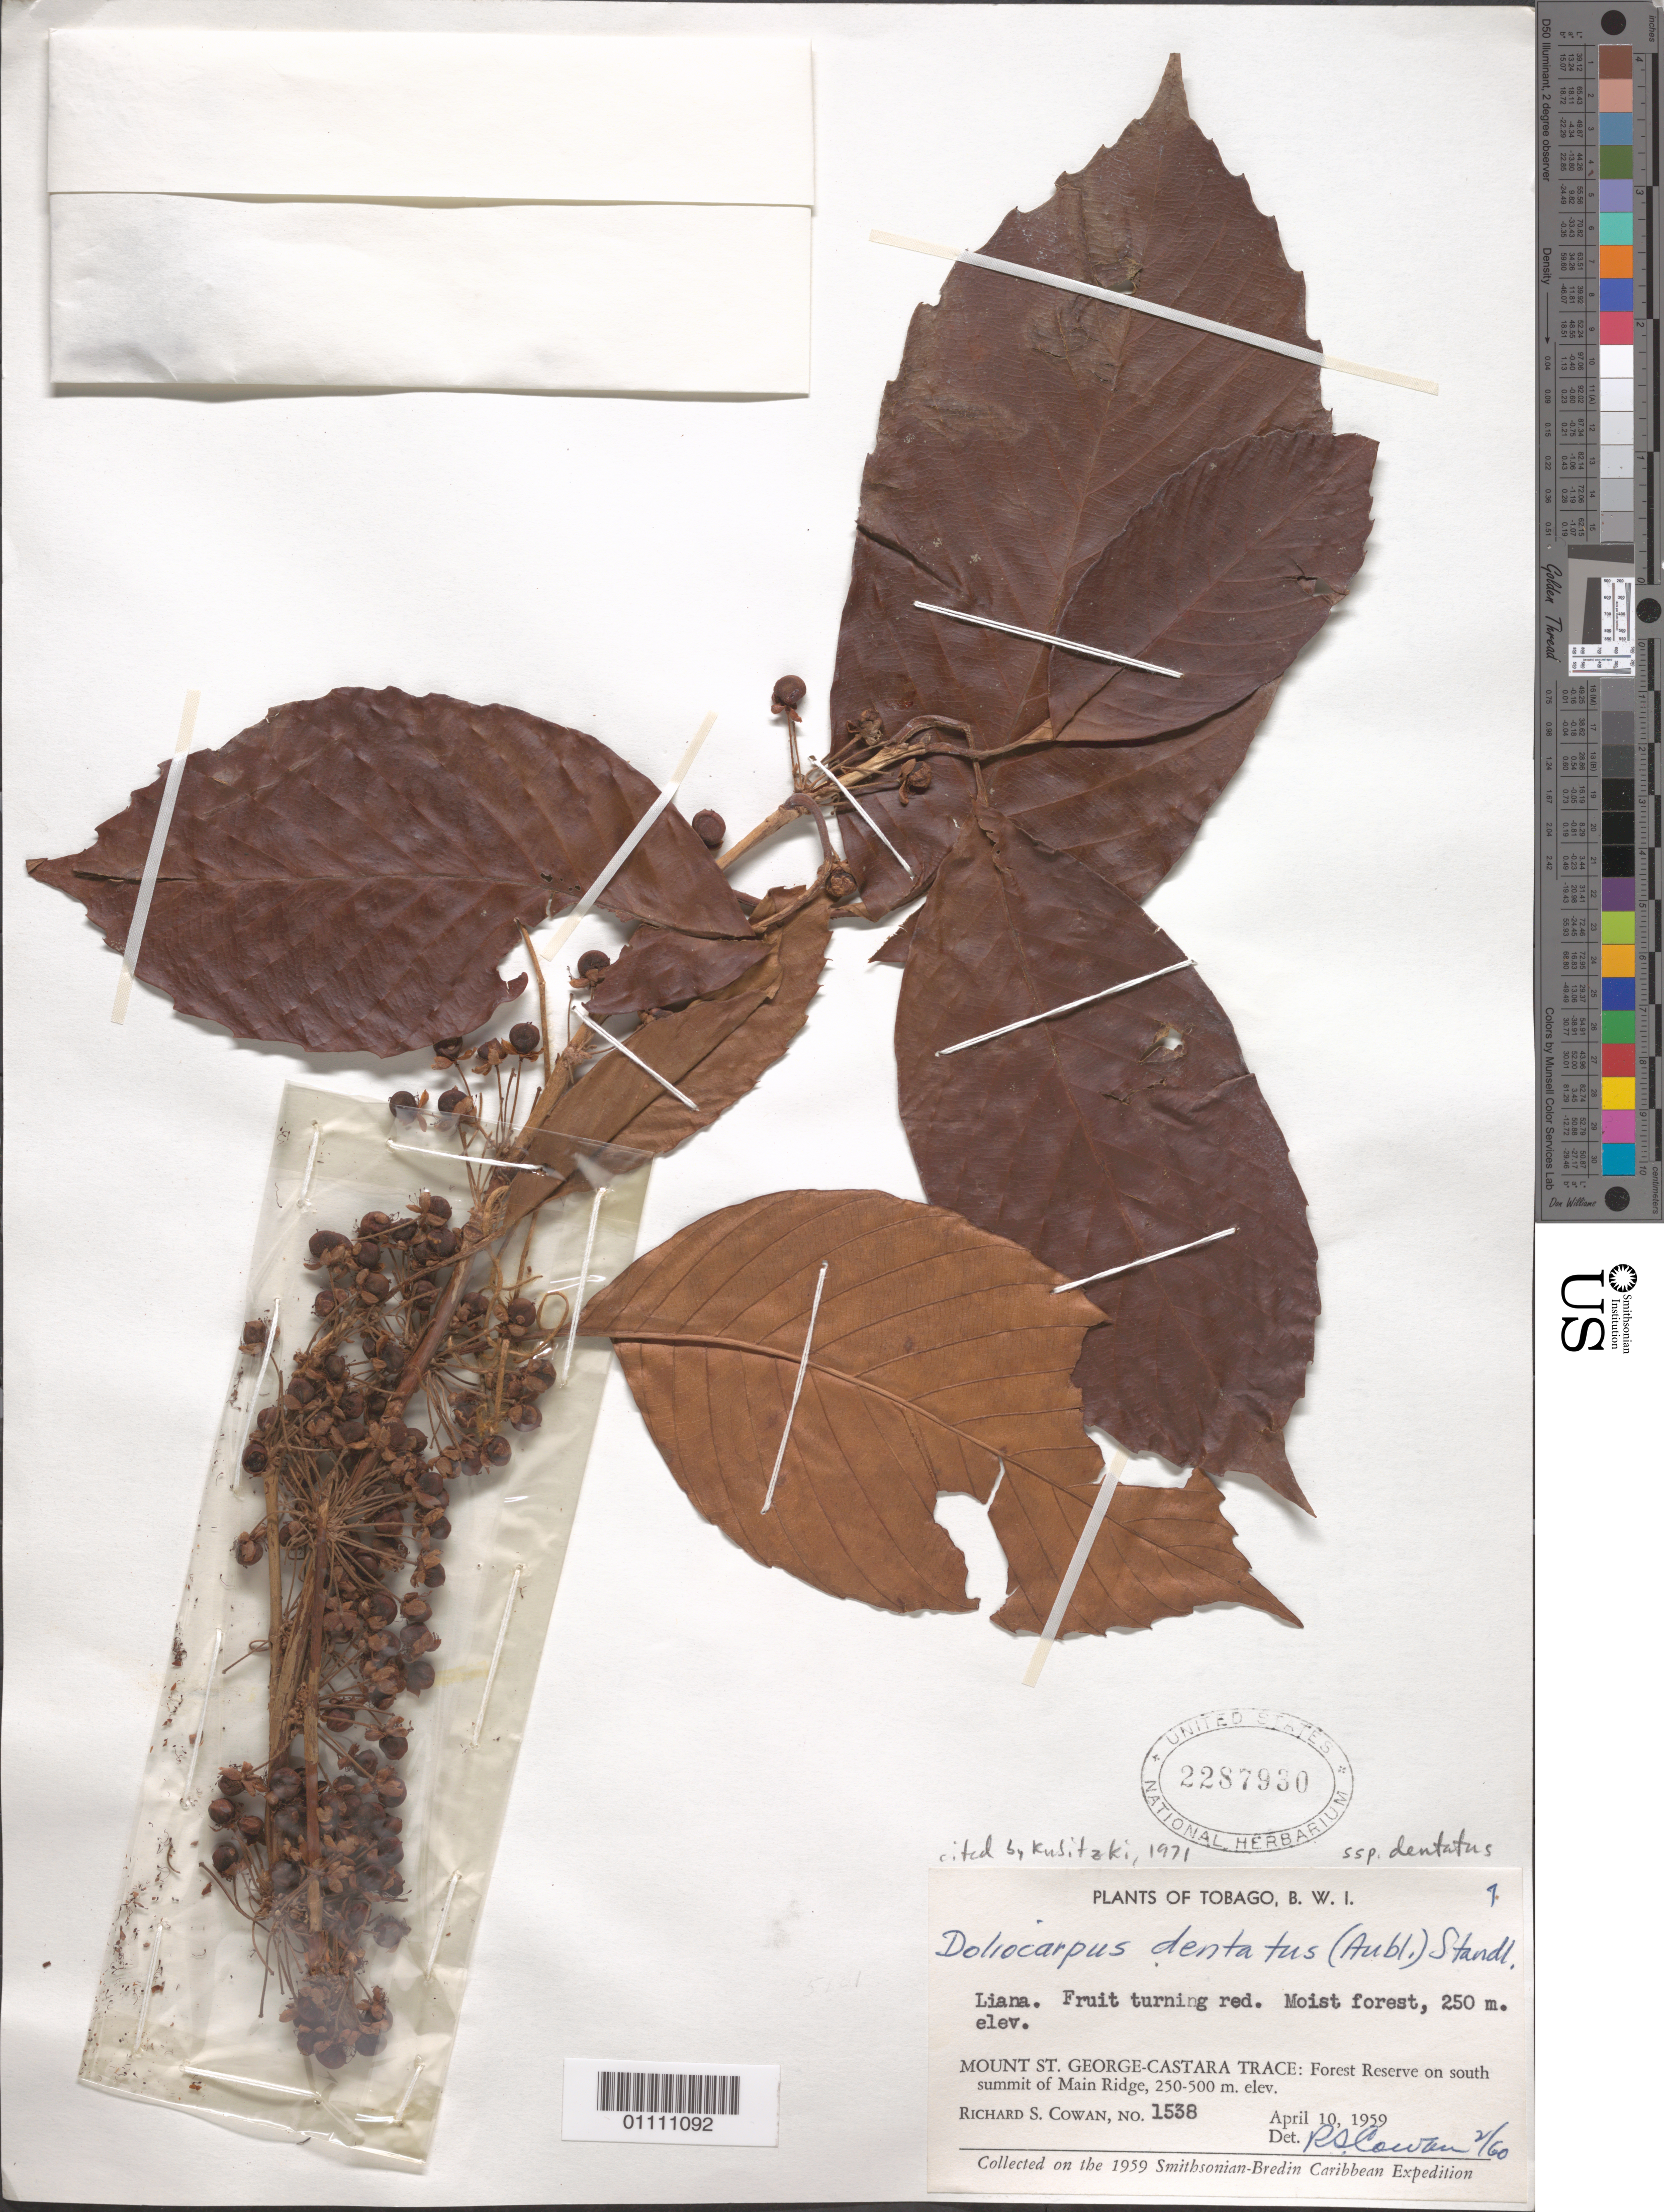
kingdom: Plantae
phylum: Tracheophyta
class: Magnoliopsida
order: Dilleniales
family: Dilleniaceae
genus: Doliocarpus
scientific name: Doliocarpus dentatus subsp. dentatus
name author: (Aubl.) Standl.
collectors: R. S. Cowan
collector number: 1538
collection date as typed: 10 Apr 1959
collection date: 1959-04-10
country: Trinidad and Tobago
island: Tobago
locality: Mount St. George-Castara Trace: Forest Reserve on south summit of Main Ridge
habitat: moist forest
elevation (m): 250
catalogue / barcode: US 2287930